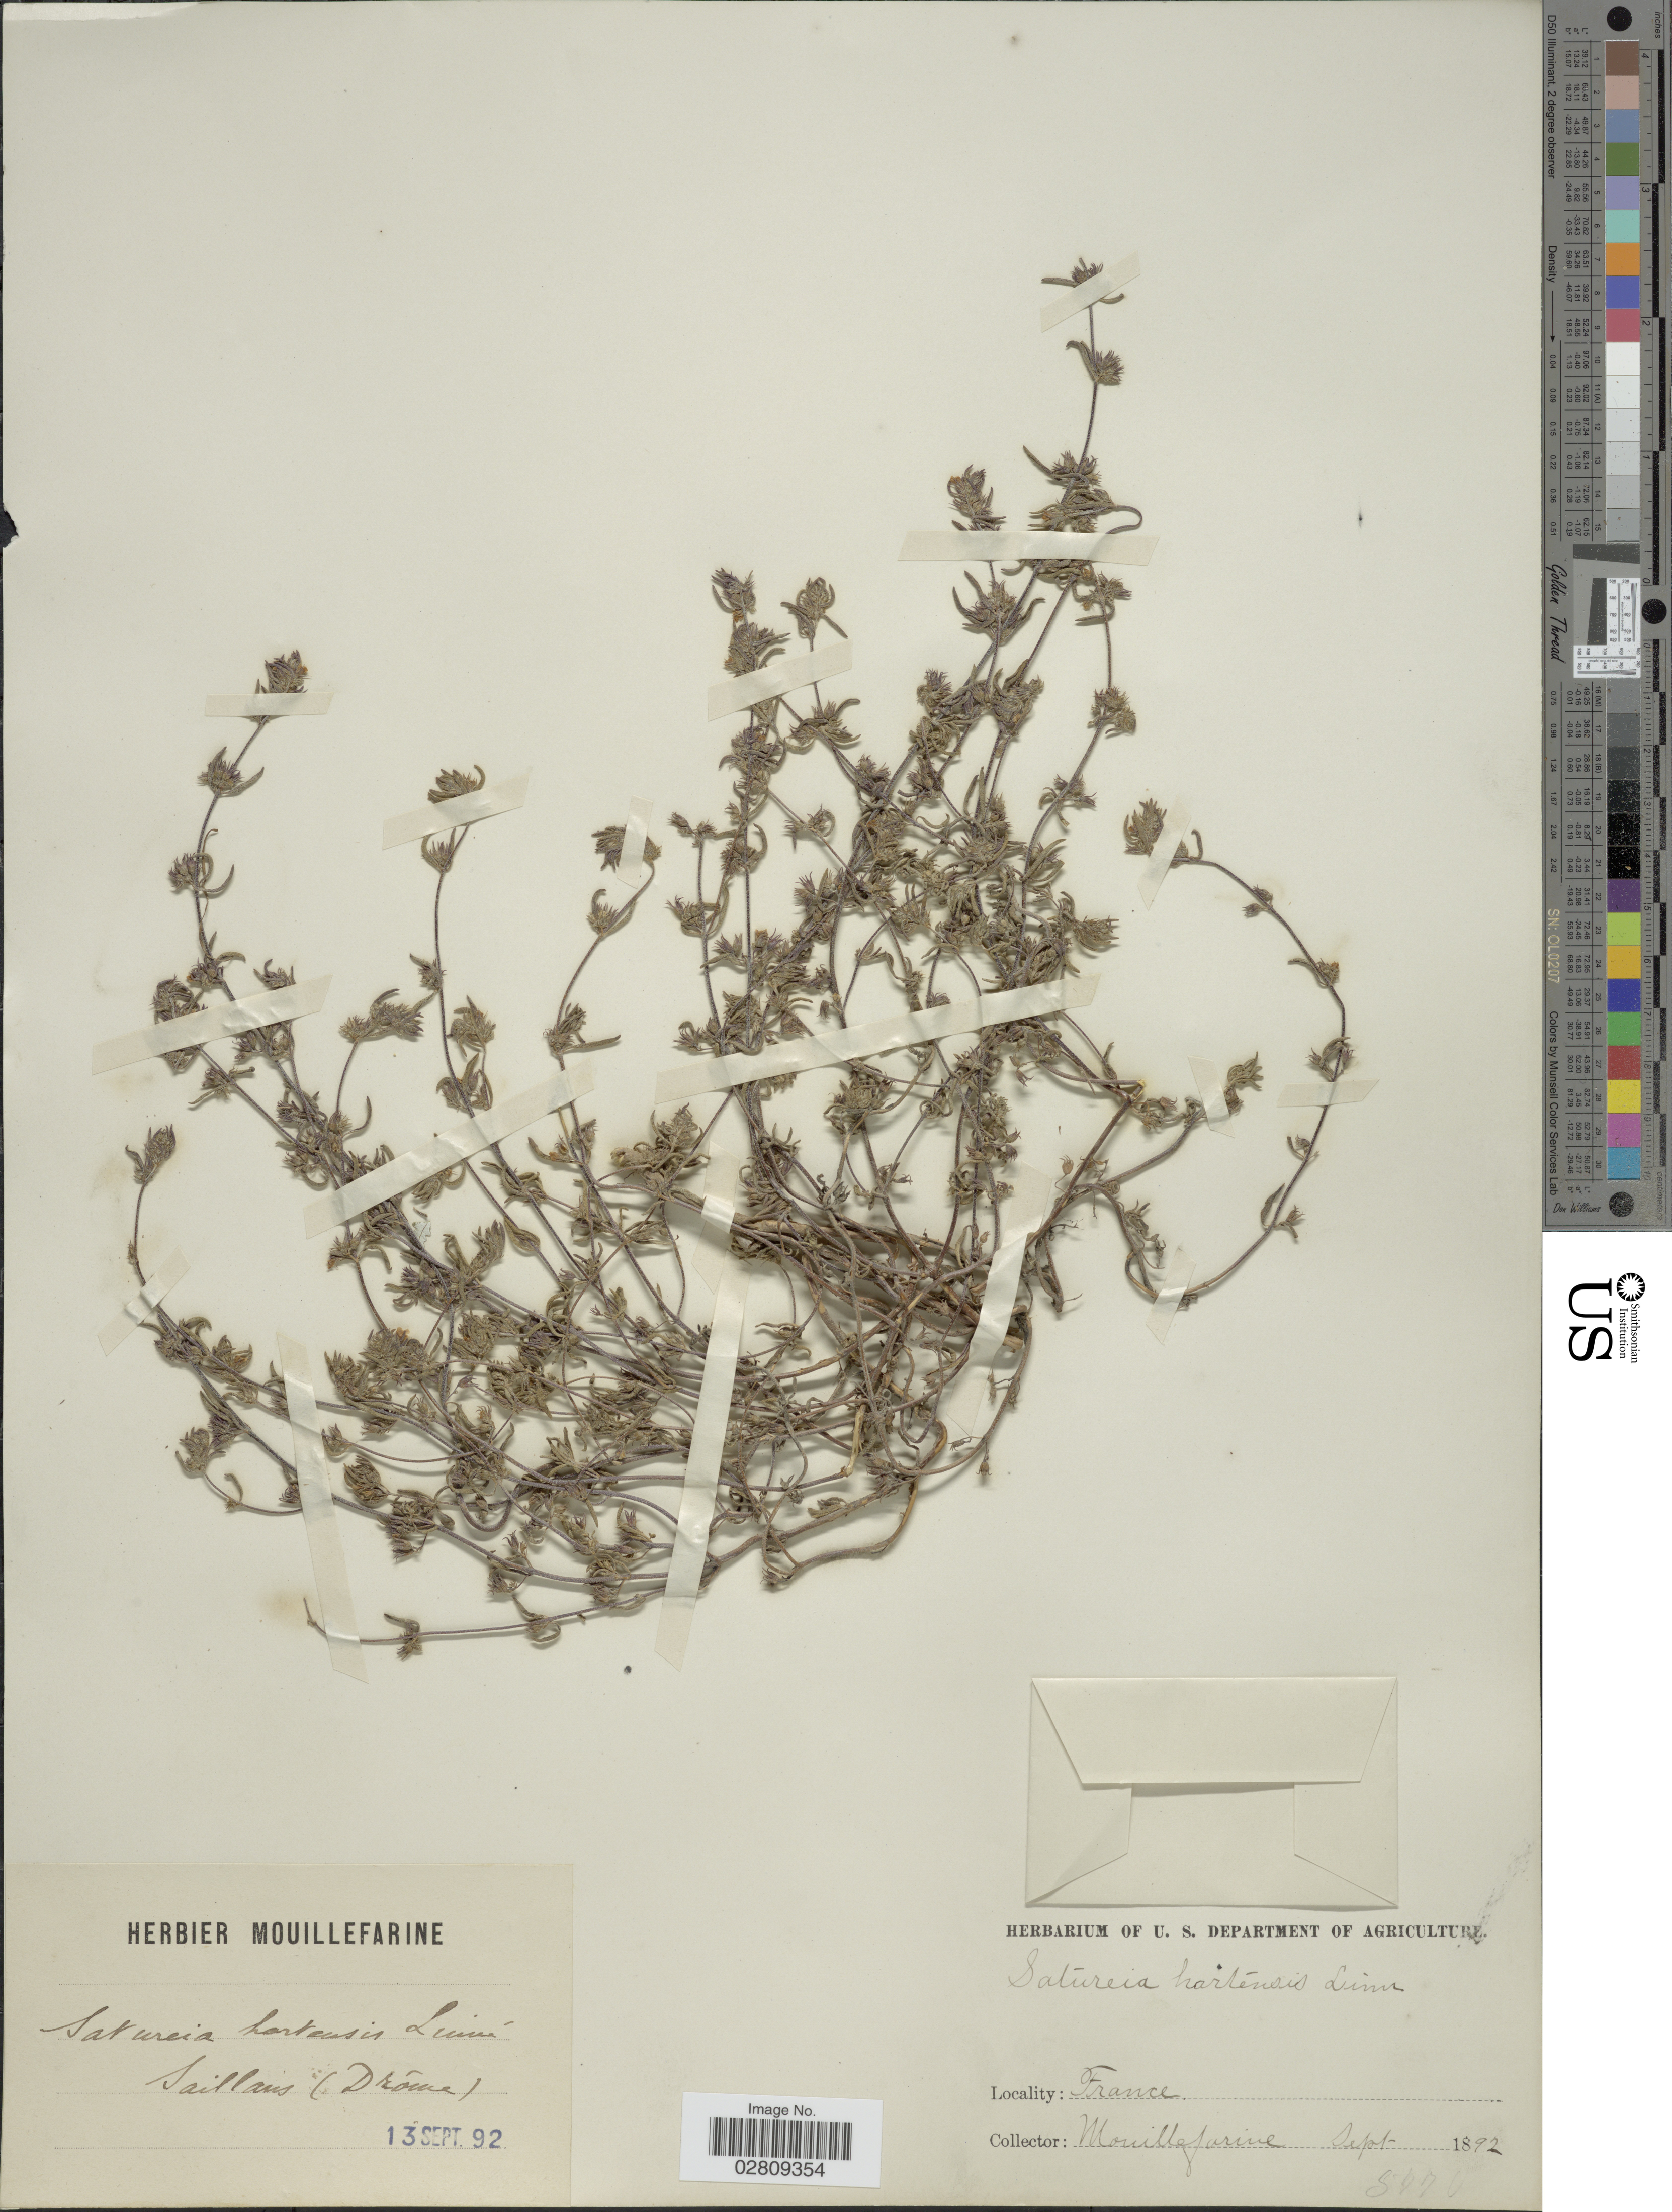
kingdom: Plantae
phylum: Tracheophyta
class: Magnoliopsida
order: Lamiales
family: Lamiaceae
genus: Satureja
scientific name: Satureja hortensis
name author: L.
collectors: A. Mouillefarine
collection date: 1892-09-13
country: France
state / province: Auvergne-Rhône-Alpes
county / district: Drôme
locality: Saillans (Drôme)